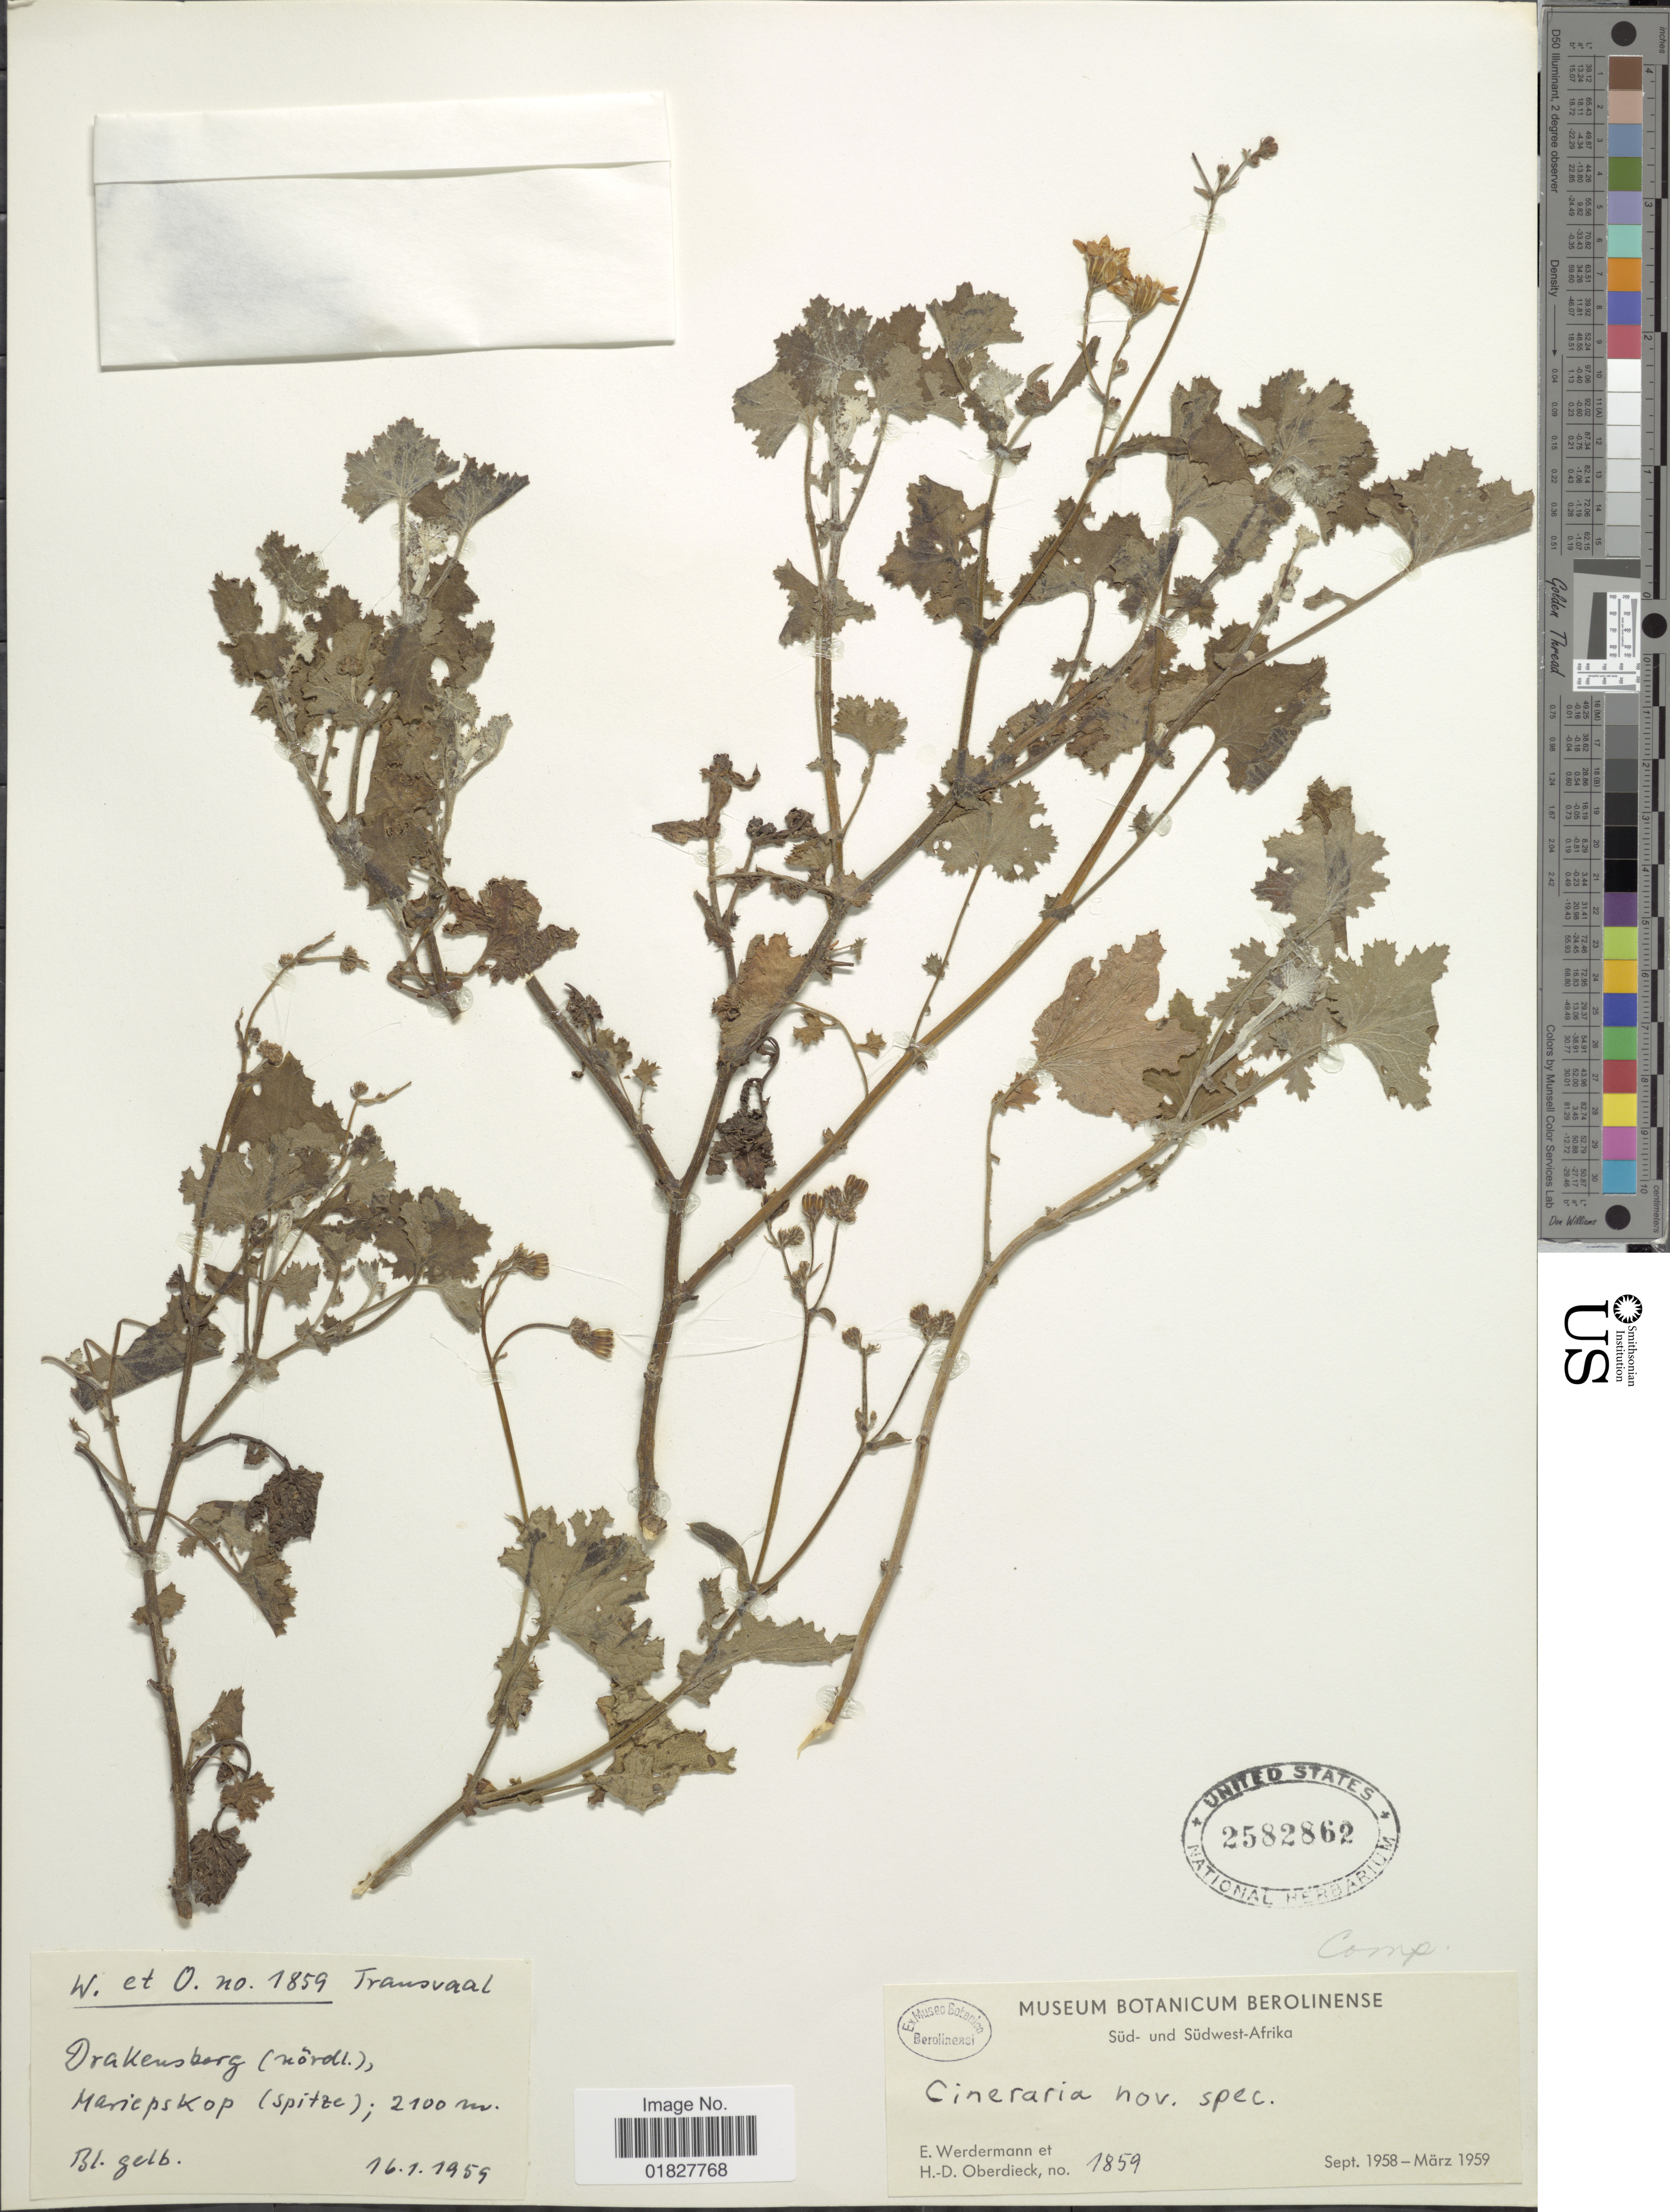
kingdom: Plantae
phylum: Tracheophyta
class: Magnoliopsida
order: Asterales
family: Asteraceae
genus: Cineraria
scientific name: Cineraria sp.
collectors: E. Werdermann & H. Oberdieck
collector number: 1859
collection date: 1959-01-16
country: South Africa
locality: Sud- und Sudwest-Afrika, Drakensberg (nordl.), Mariepskop (spitze)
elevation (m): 2100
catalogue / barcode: US 2582862